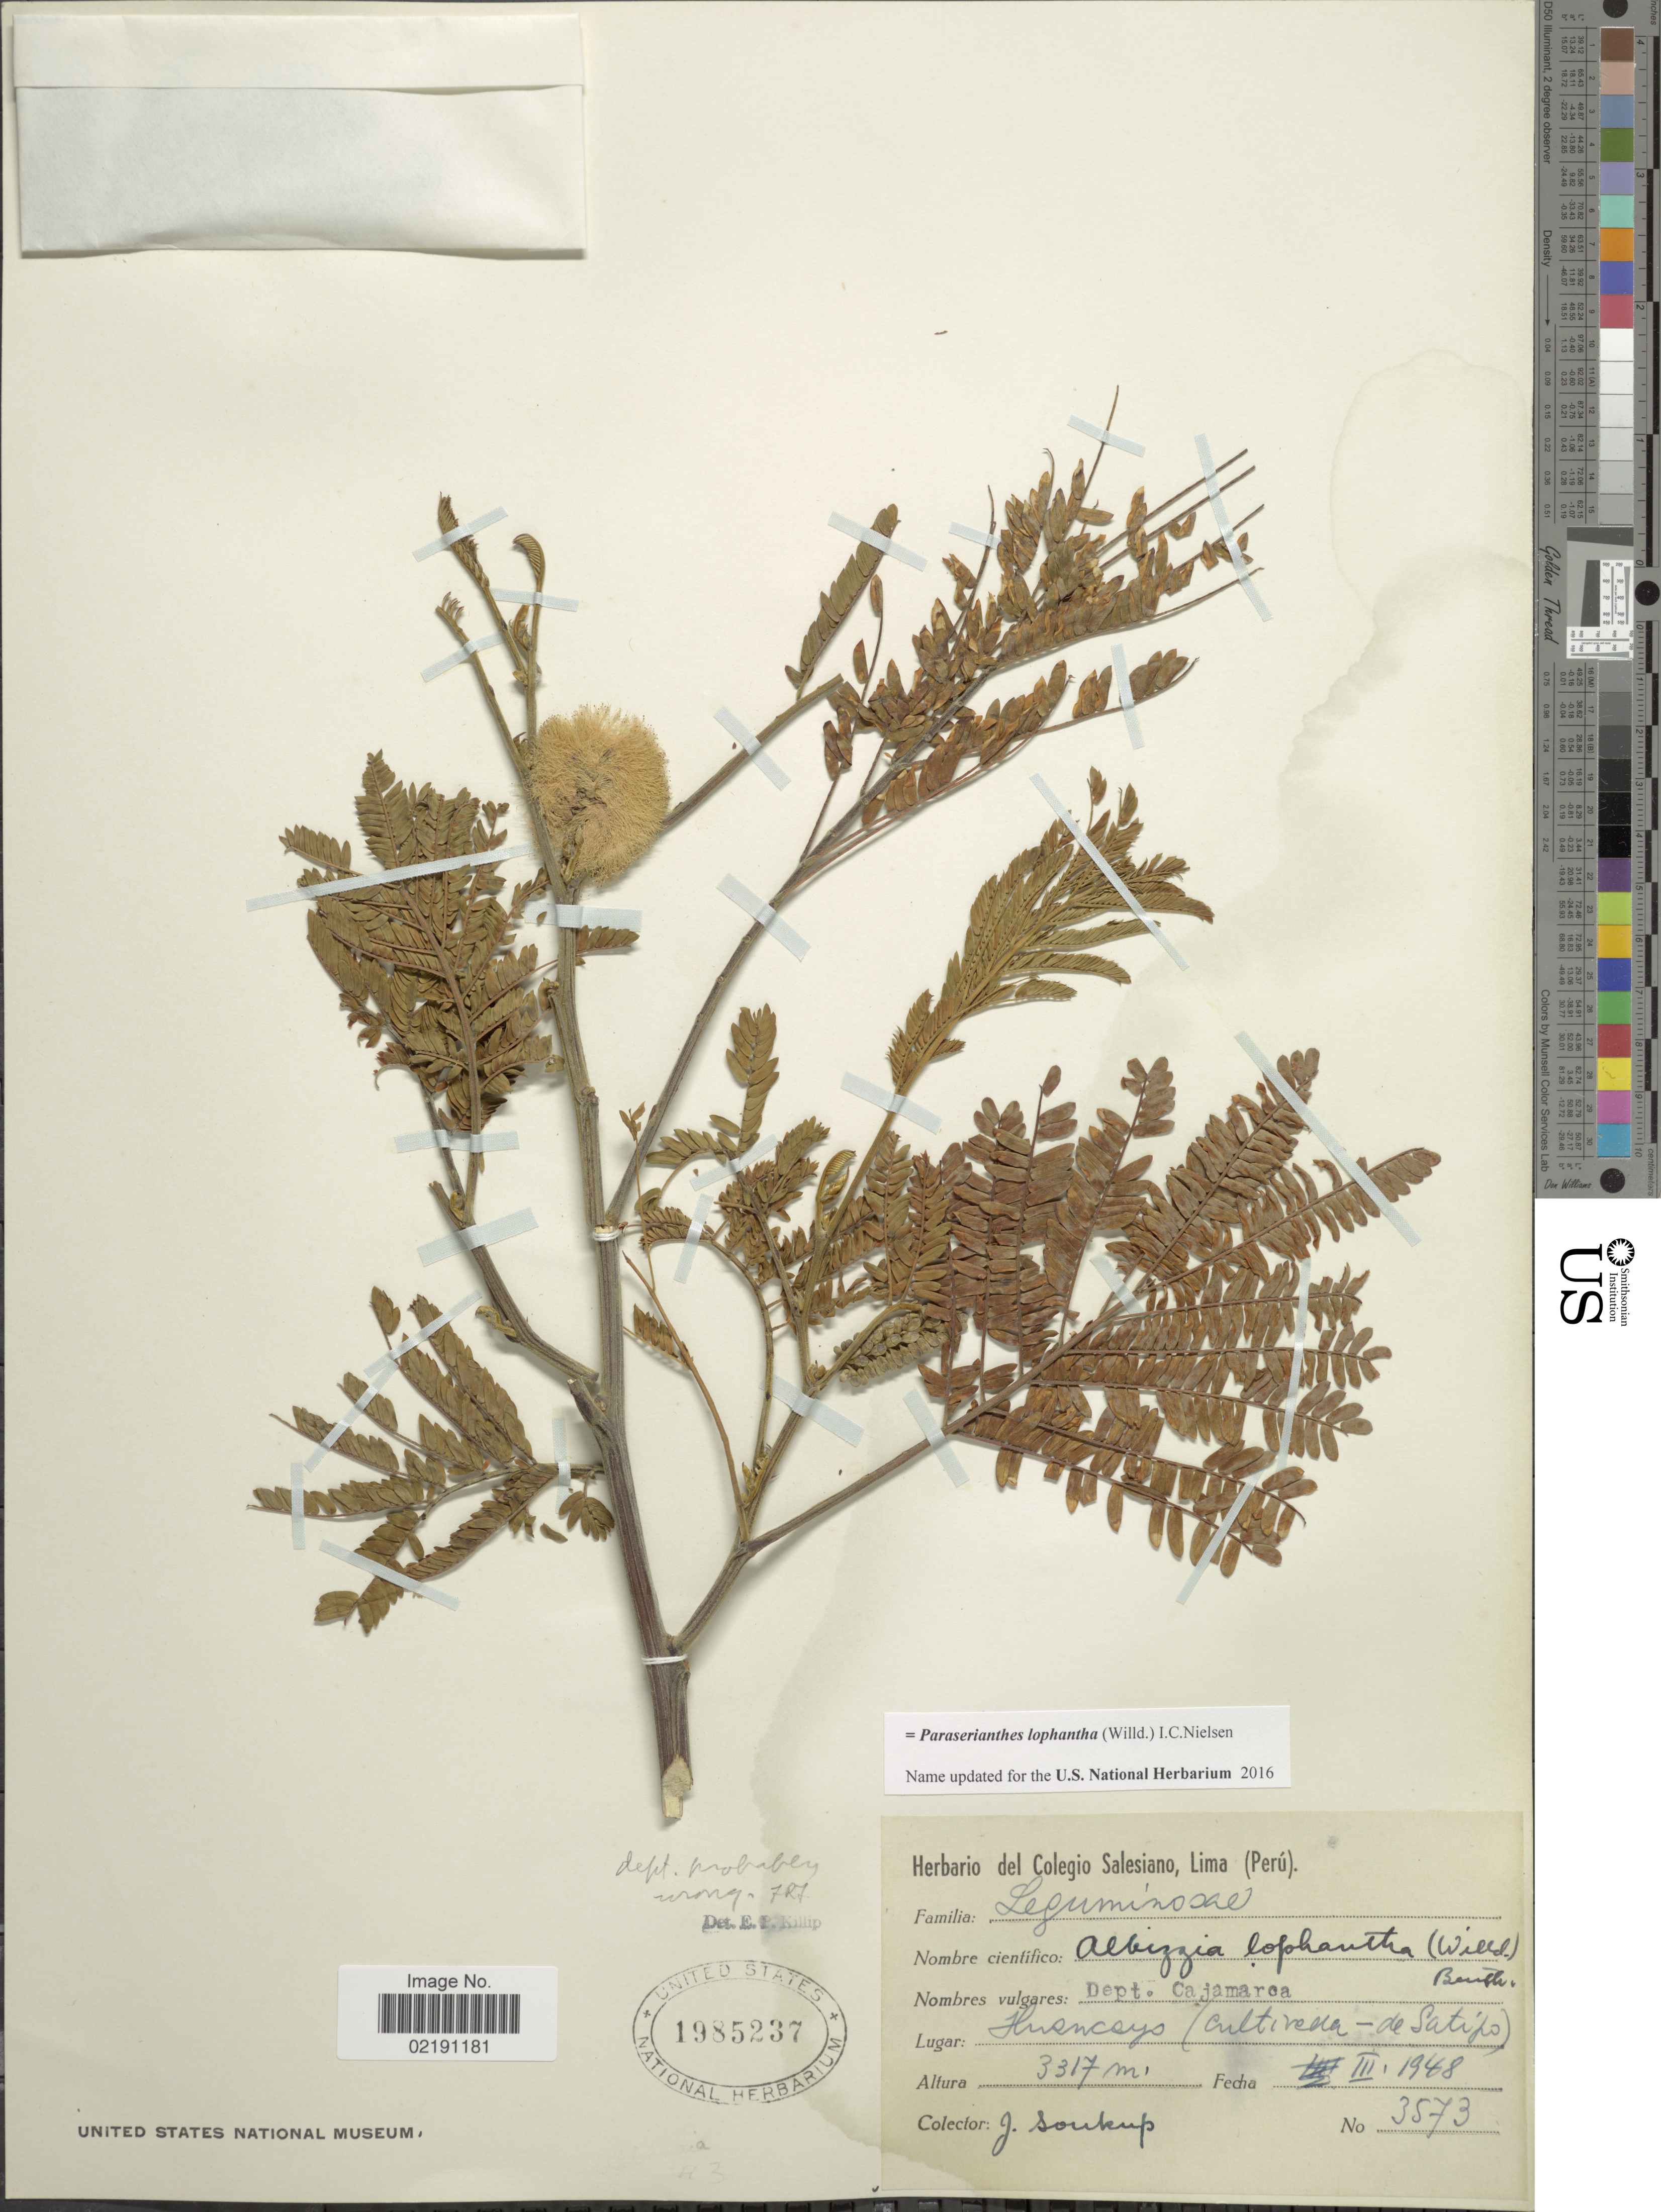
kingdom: Plantae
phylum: Tracheophyta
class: Magnoliopsida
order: Fabales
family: Fabaceae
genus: Paraserianthes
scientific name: Paraserianthes lophantha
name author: (Vent.) I.C. Nielsen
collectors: J. Soukup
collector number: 3573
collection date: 1948-03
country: Peru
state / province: Cajamarca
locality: Huancayo (cultivada - de Satipo), Dept. Cajamarca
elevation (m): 3317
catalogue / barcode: US 1985237